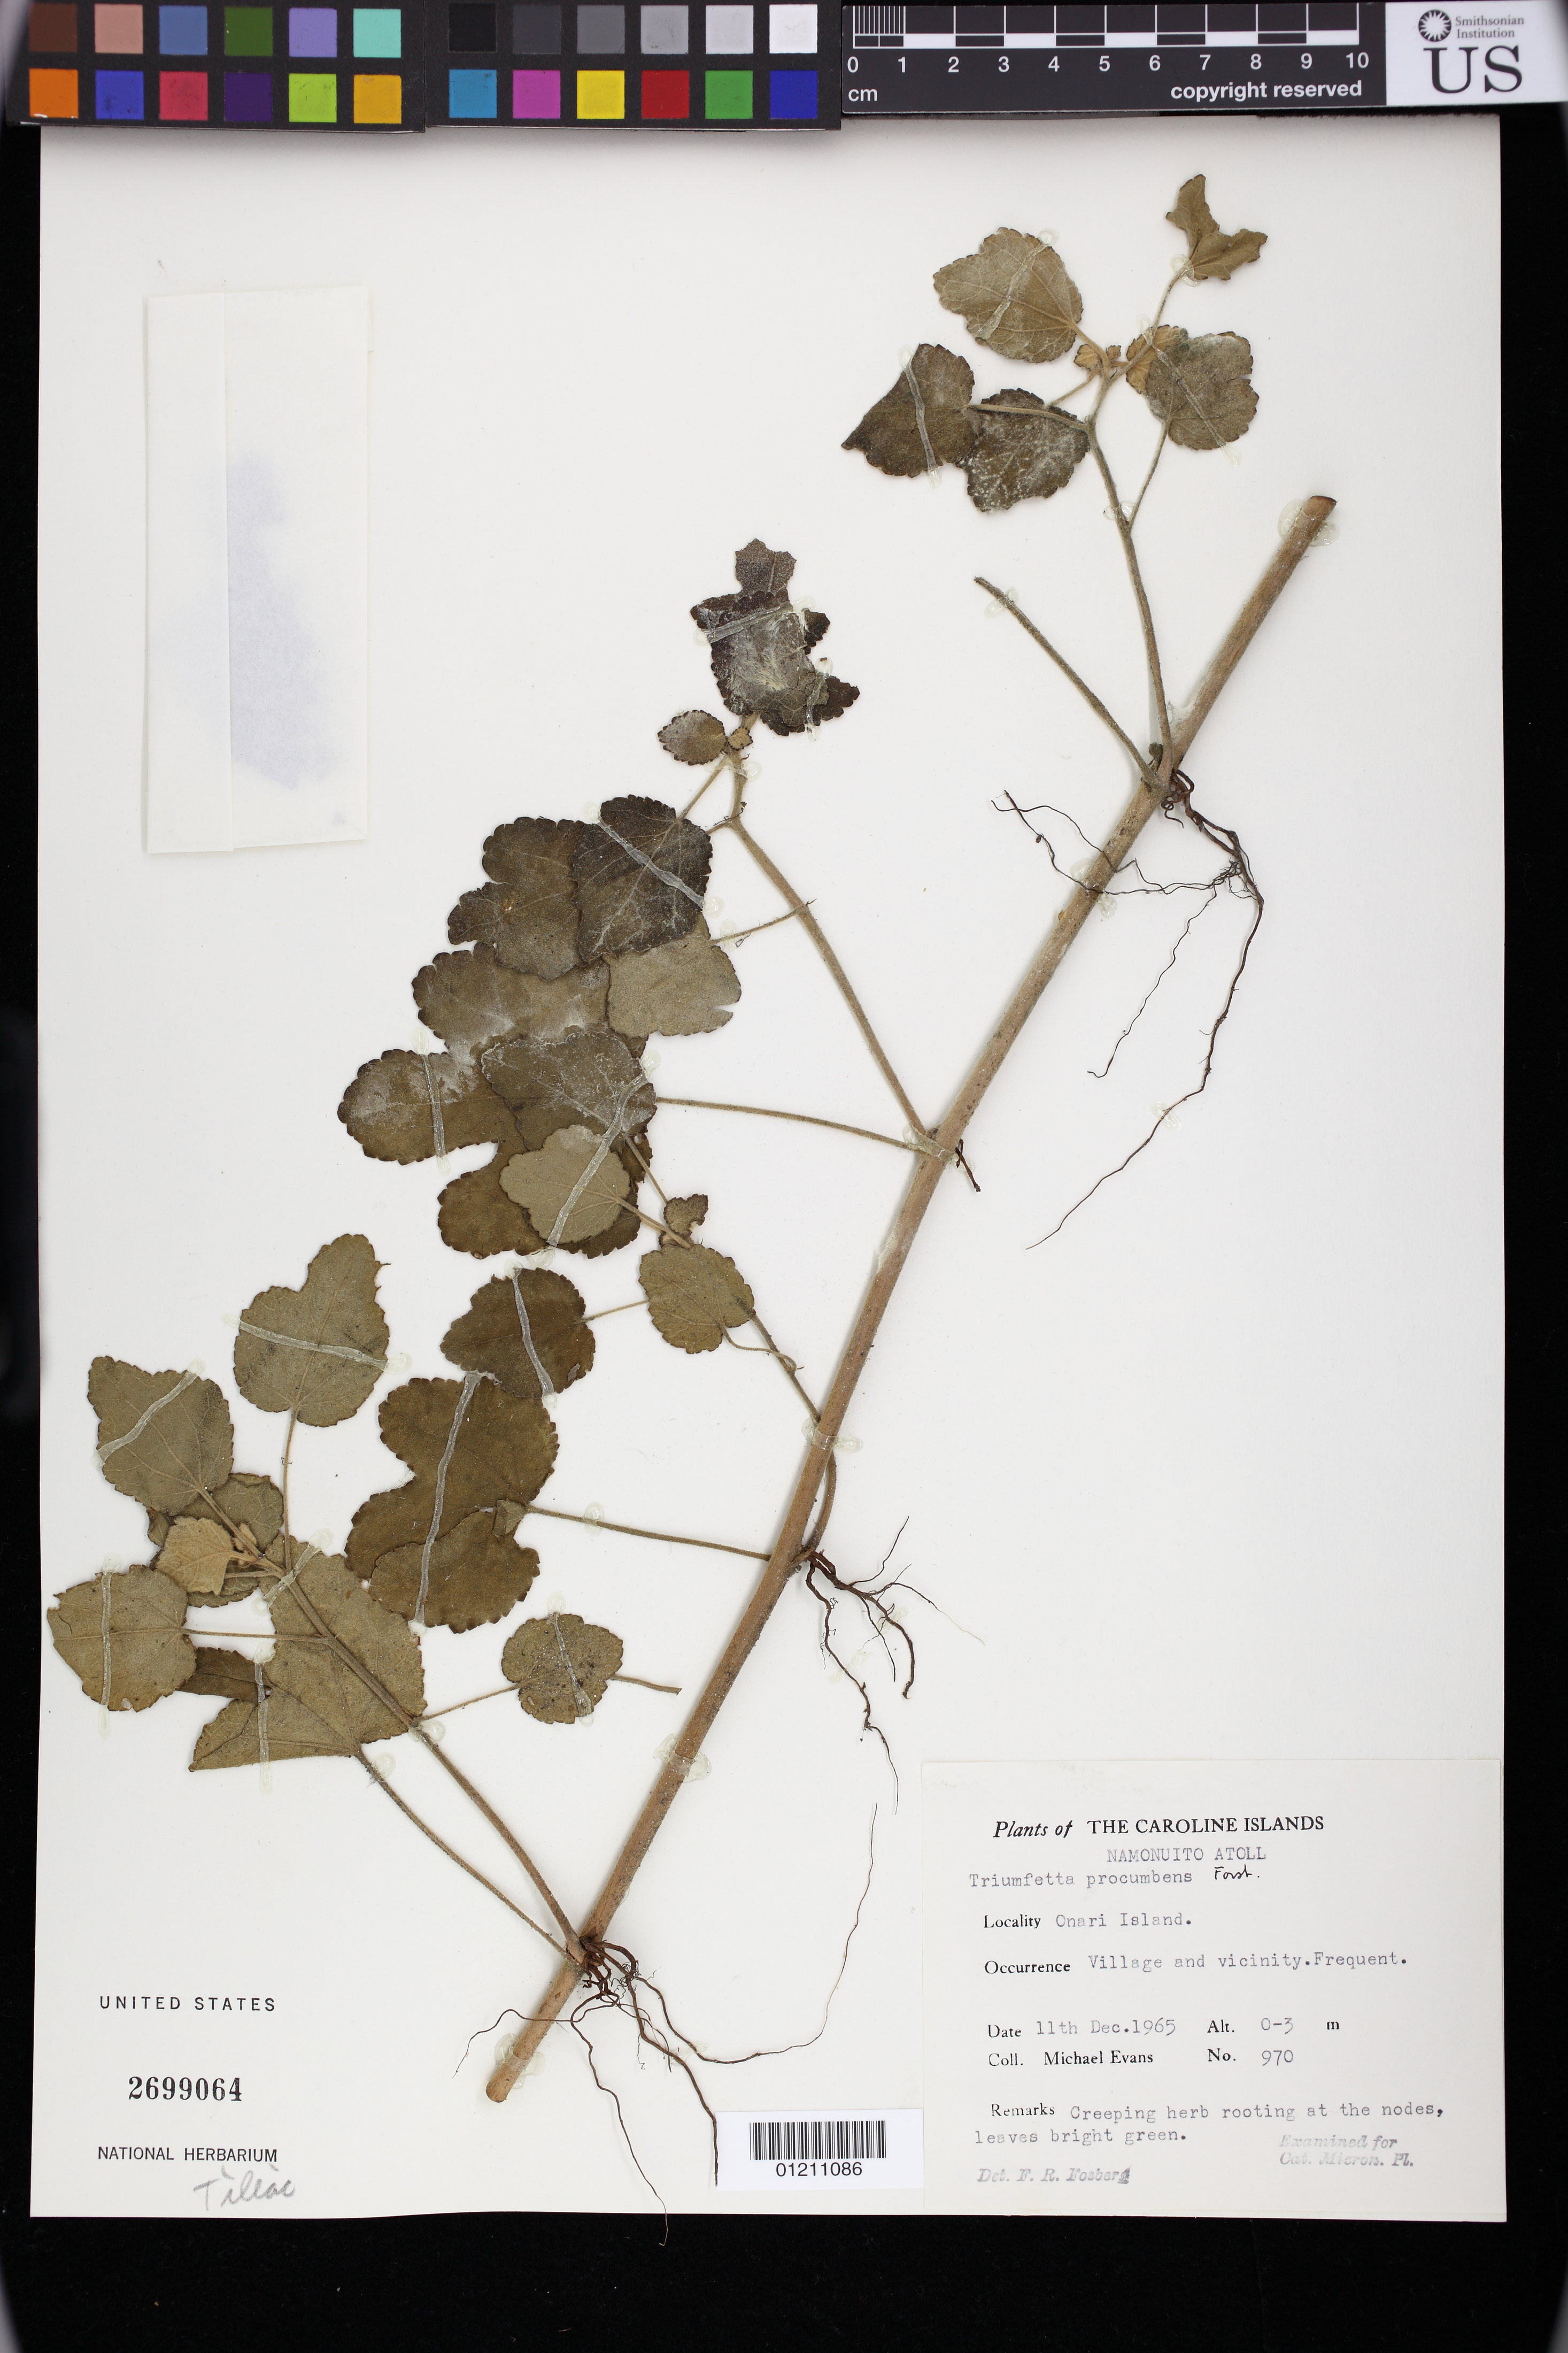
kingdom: Plantae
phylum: Tracheophyta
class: Magnoliopsida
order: Malvales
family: Malvaceae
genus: Triumfetta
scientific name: Triumfetta procumbens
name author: G. Forst.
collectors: M. Evans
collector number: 970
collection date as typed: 12 Nov 1965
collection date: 1965-11-12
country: Micronesia, Federated States of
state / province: Truk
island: Namonuito Atoll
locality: Caroline Islands: Namonuito Atoll, Onari Island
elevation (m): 0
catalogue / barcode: US 2699064